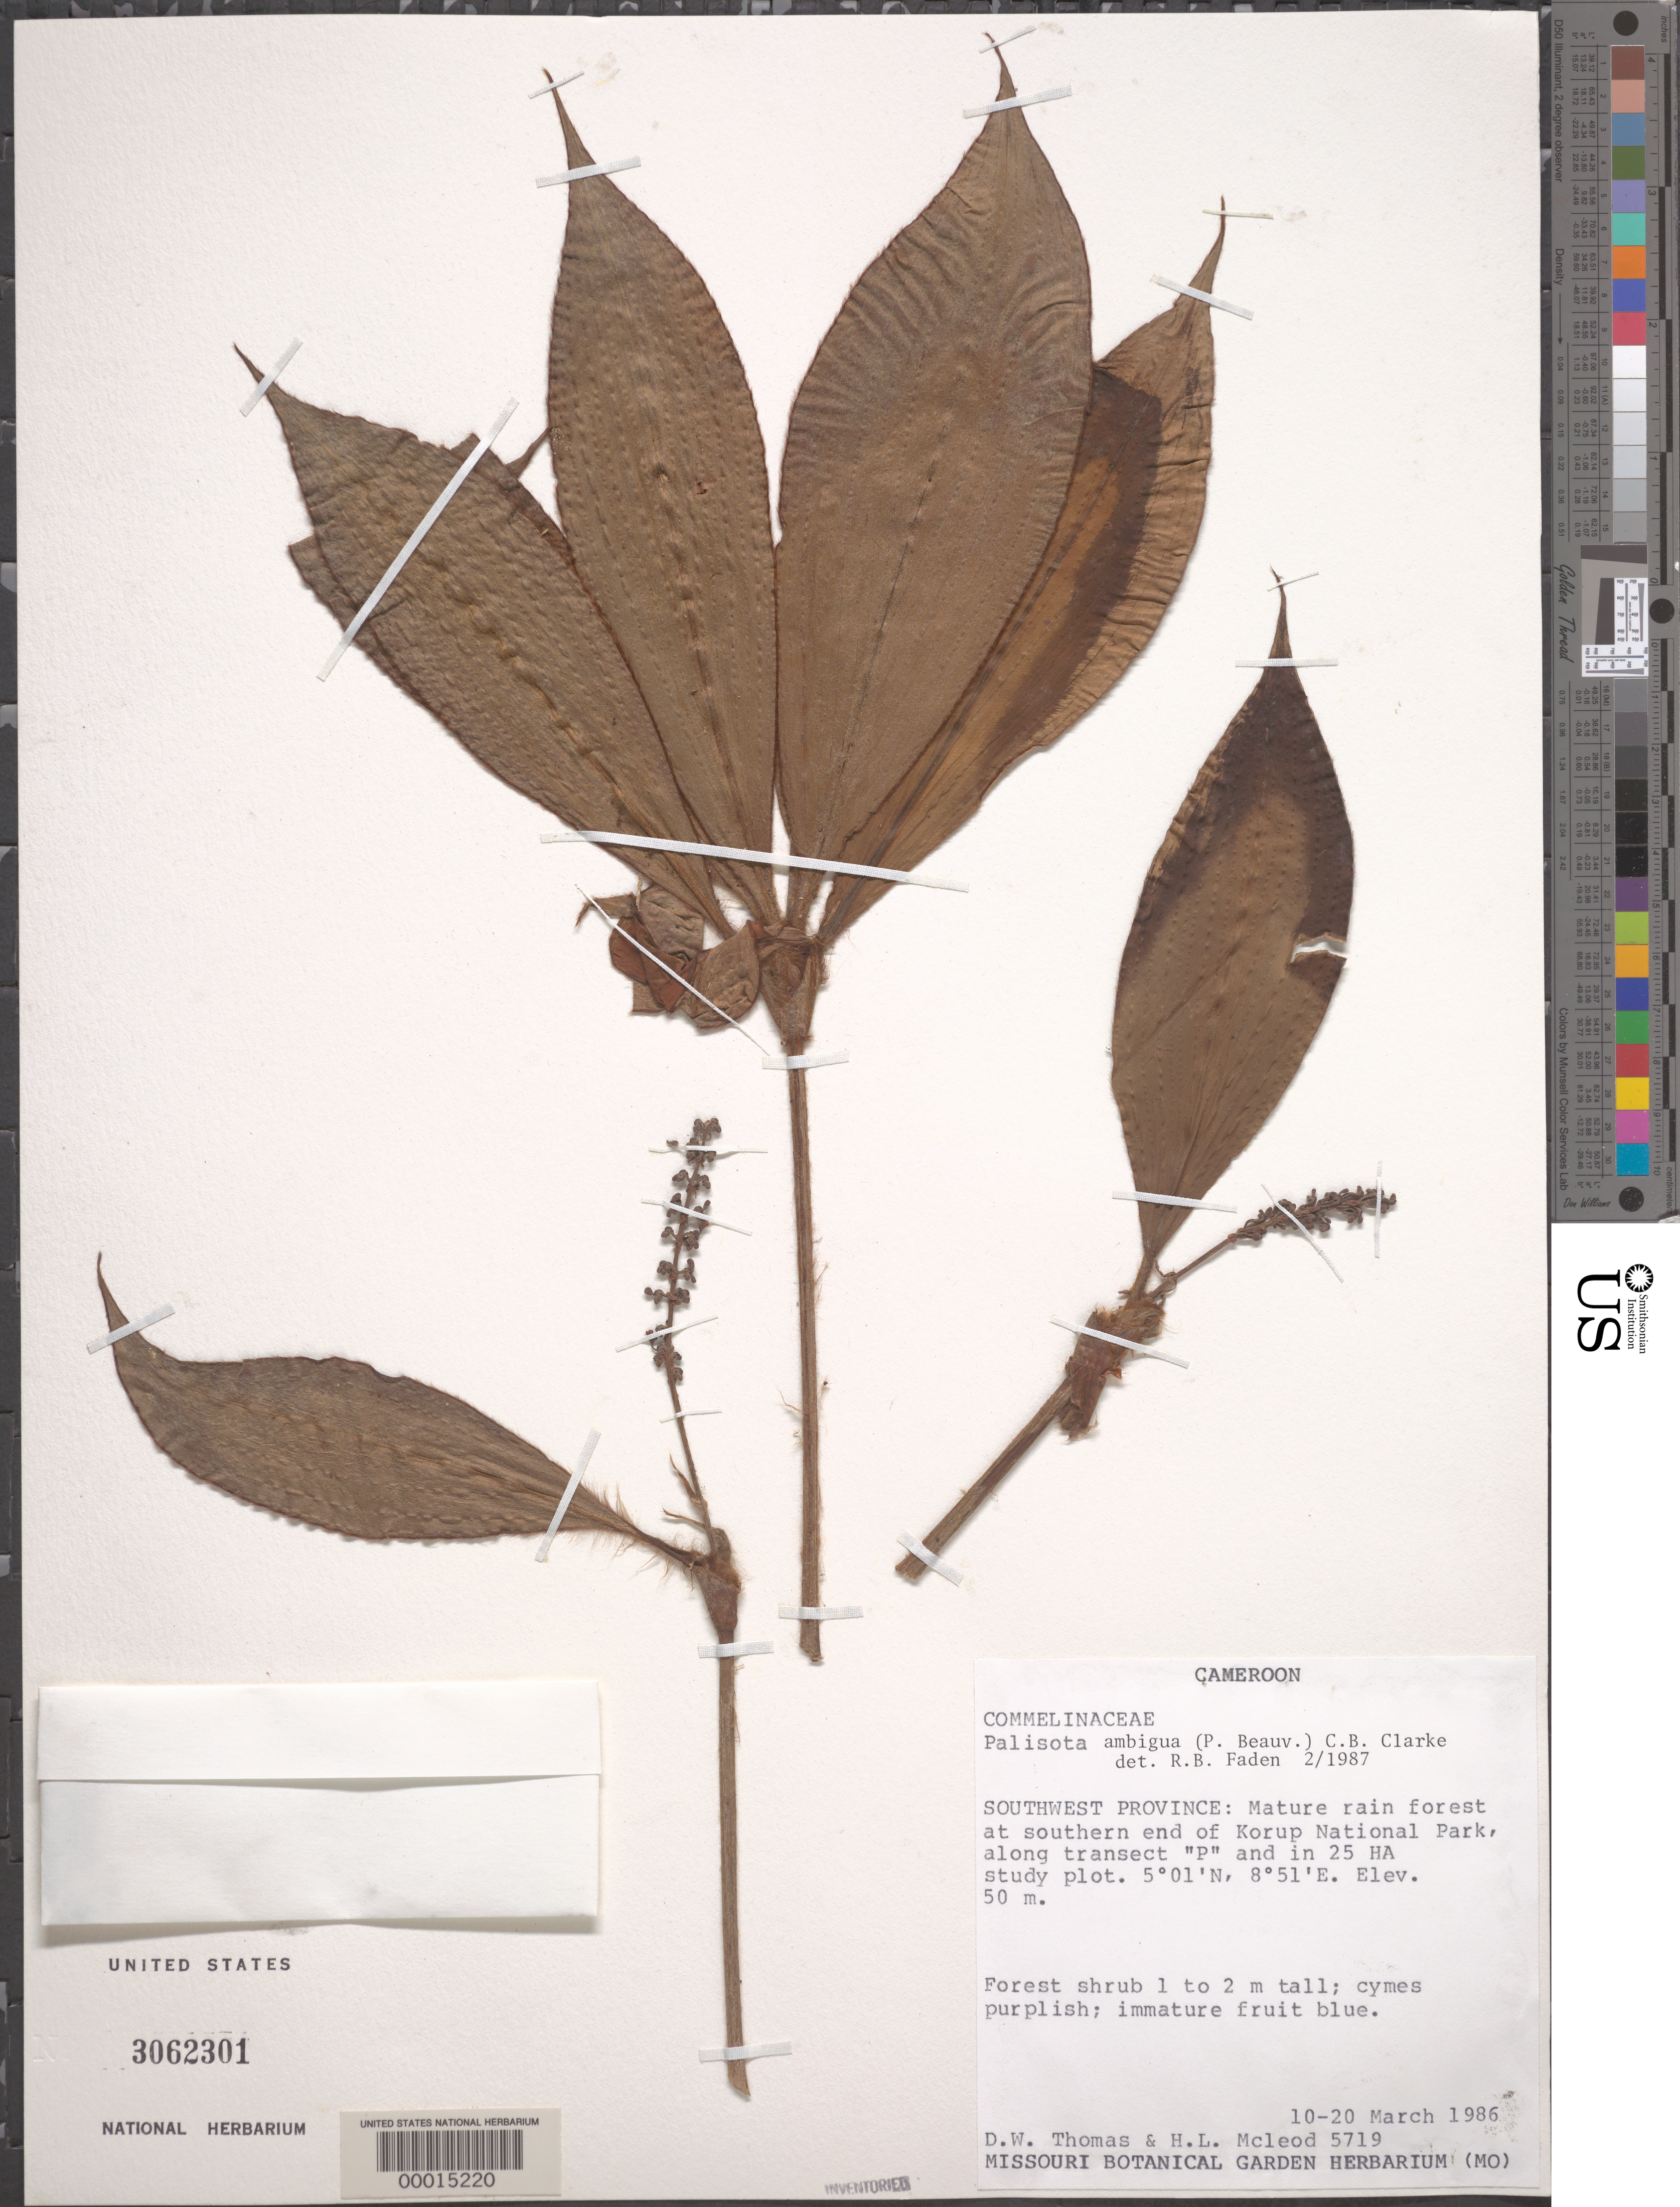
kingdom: Plantae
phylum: Tracheophyta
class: Liliopsida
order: Commelinales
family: Commelinaceae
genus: Palisota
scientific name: Palisota ambigua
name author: (P. Beauv.) C.B. Clarke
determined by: Faden, Robert B., (US), Smithsonian Institution - National Museum of Natural History (UNITED STATES)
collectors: D. W. Thomas & H. Mcleod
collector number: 5719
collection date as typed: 10 Mar 1986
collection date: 1986-03-10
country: Cameroon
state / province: Sud-Ouest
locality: Korup national park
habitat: Mature rainforest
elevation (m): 50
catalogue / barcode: US 3062301